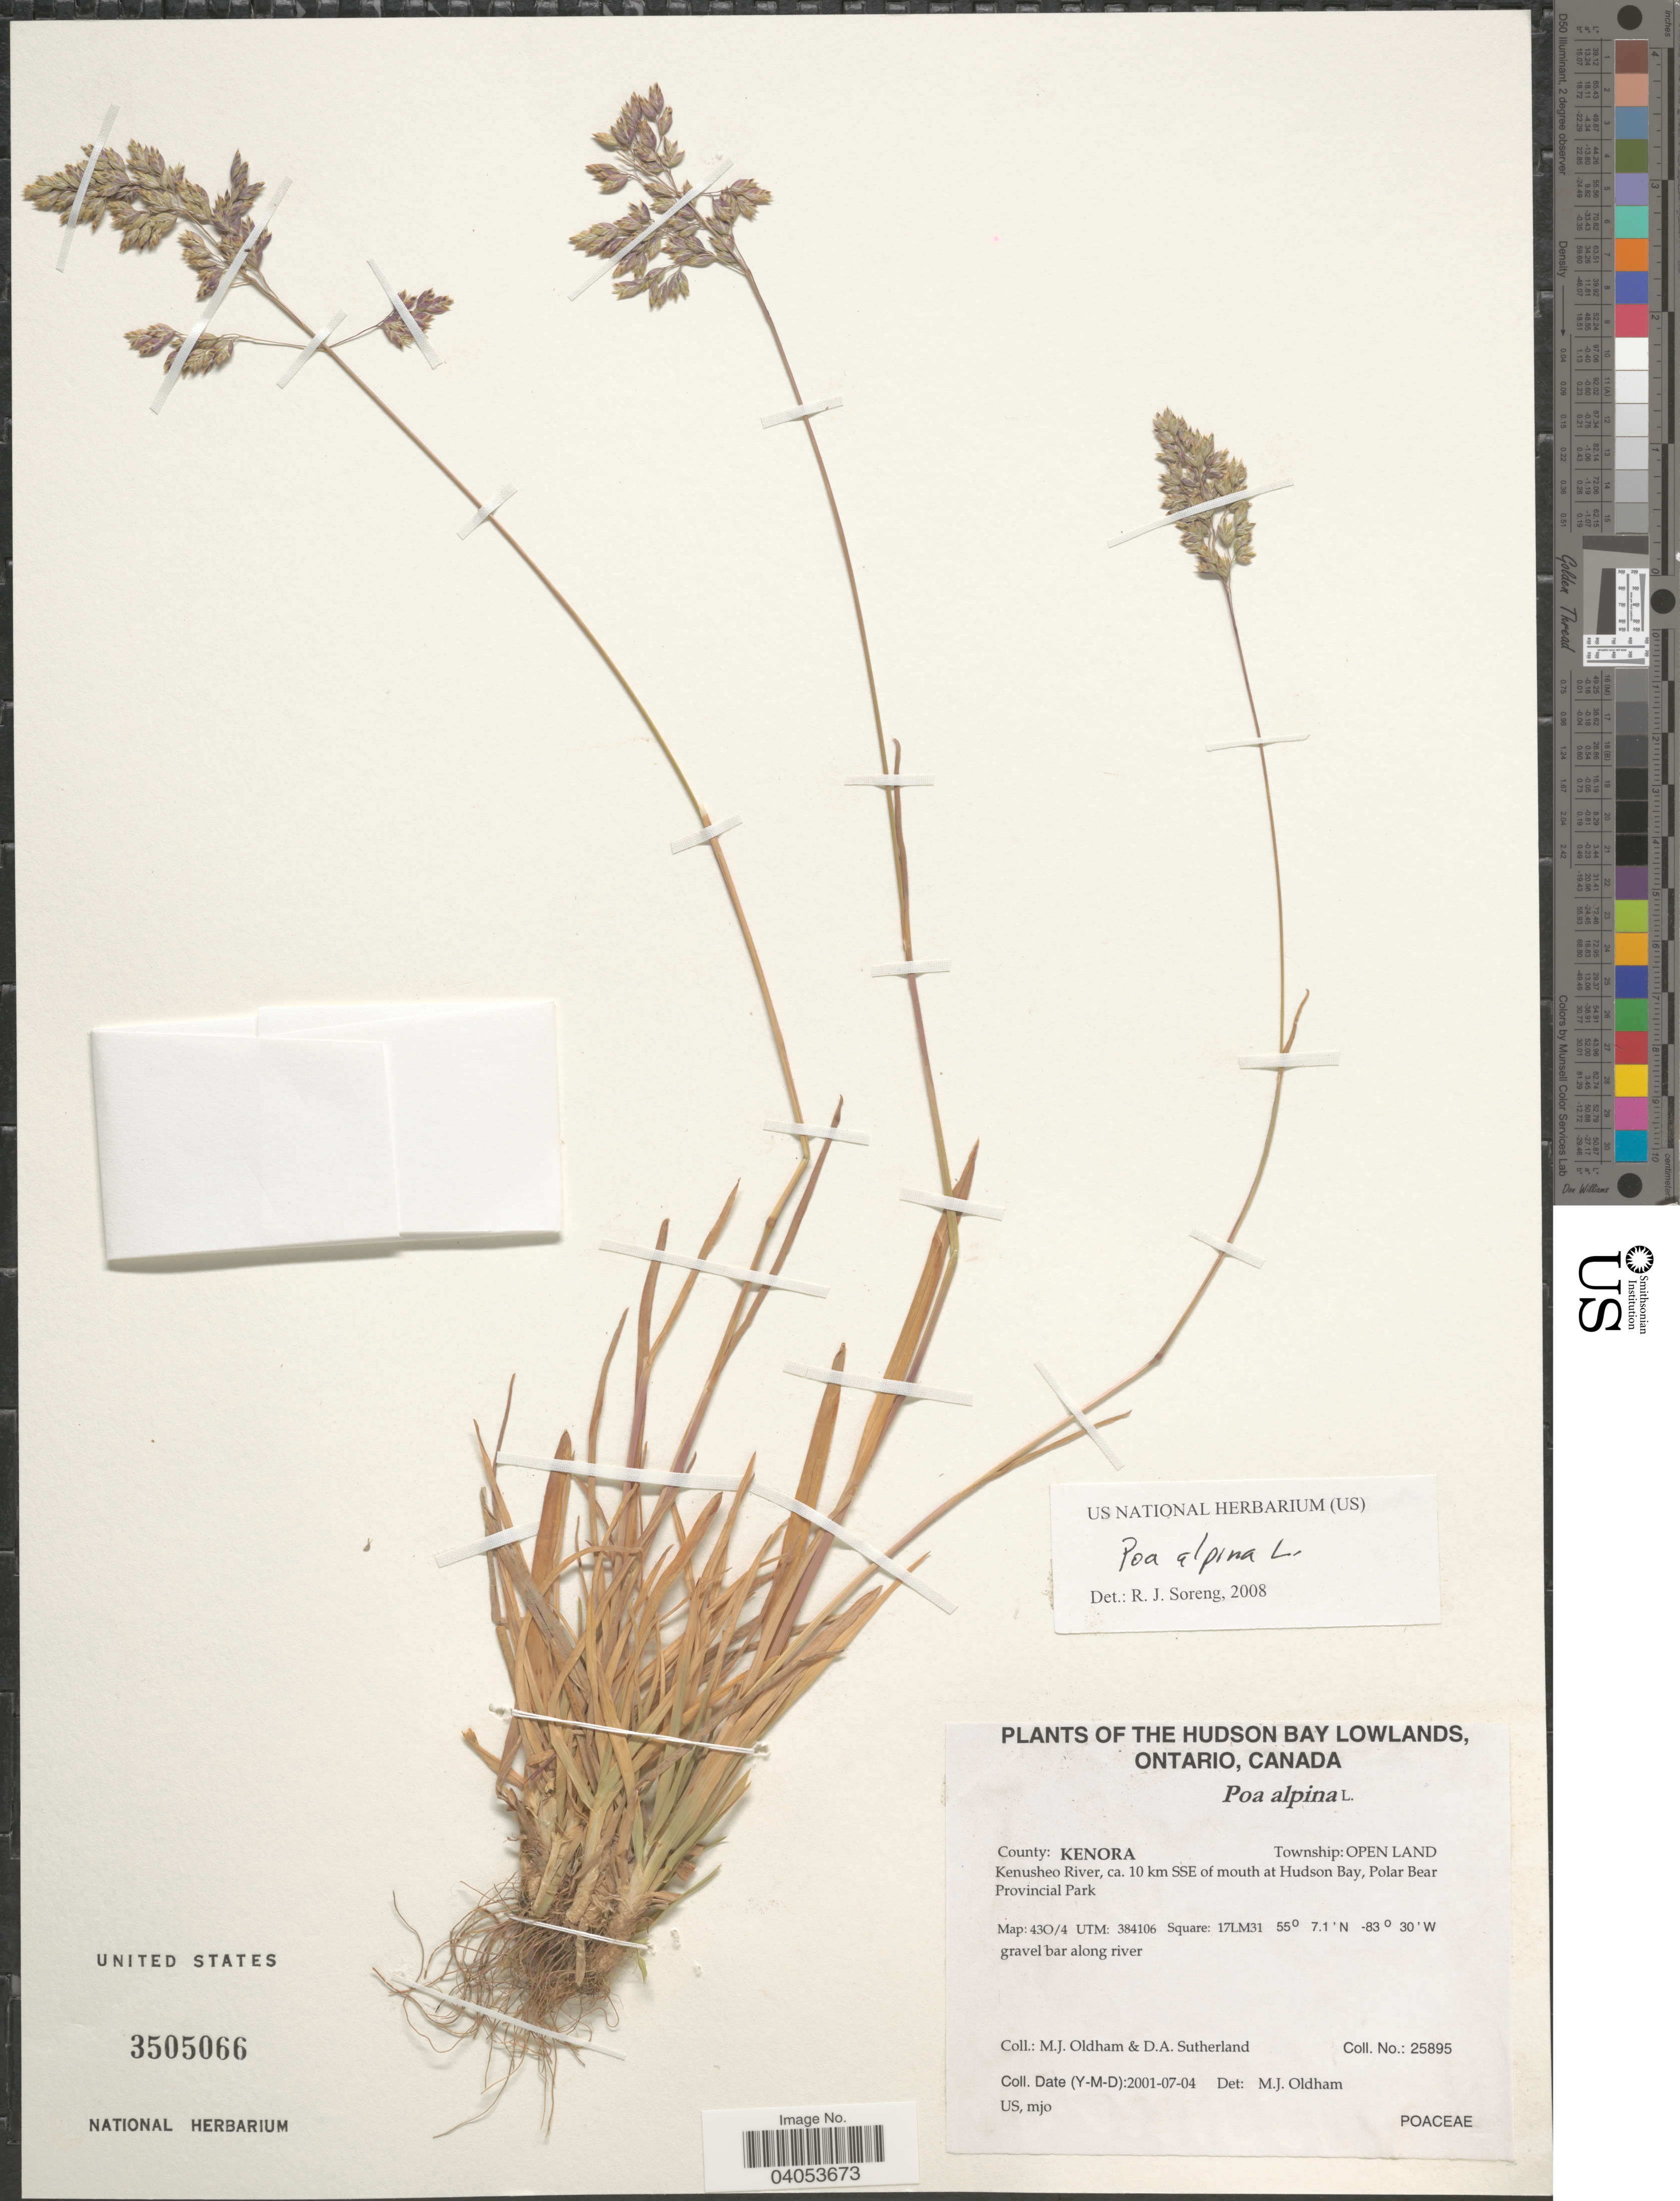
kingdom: Plantae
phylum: Tracheophyta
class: Liliopsida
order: Poales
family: Poaceae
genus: Poa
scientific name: Poa alpina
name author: L.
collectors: M. Oldham & D. Sutherland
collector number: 25895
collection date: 2001-07-04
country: Canada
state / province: Ontario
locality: The Hudson Bay Lowlands. County: Kenora. Kenusheo River, ca. 10 km SSE of mouth at Hudson Bay, Polar Bear Provincial Park. Map: 43O/4 UTM: 384106 Square: 17LM31.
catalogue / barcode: US 3505066